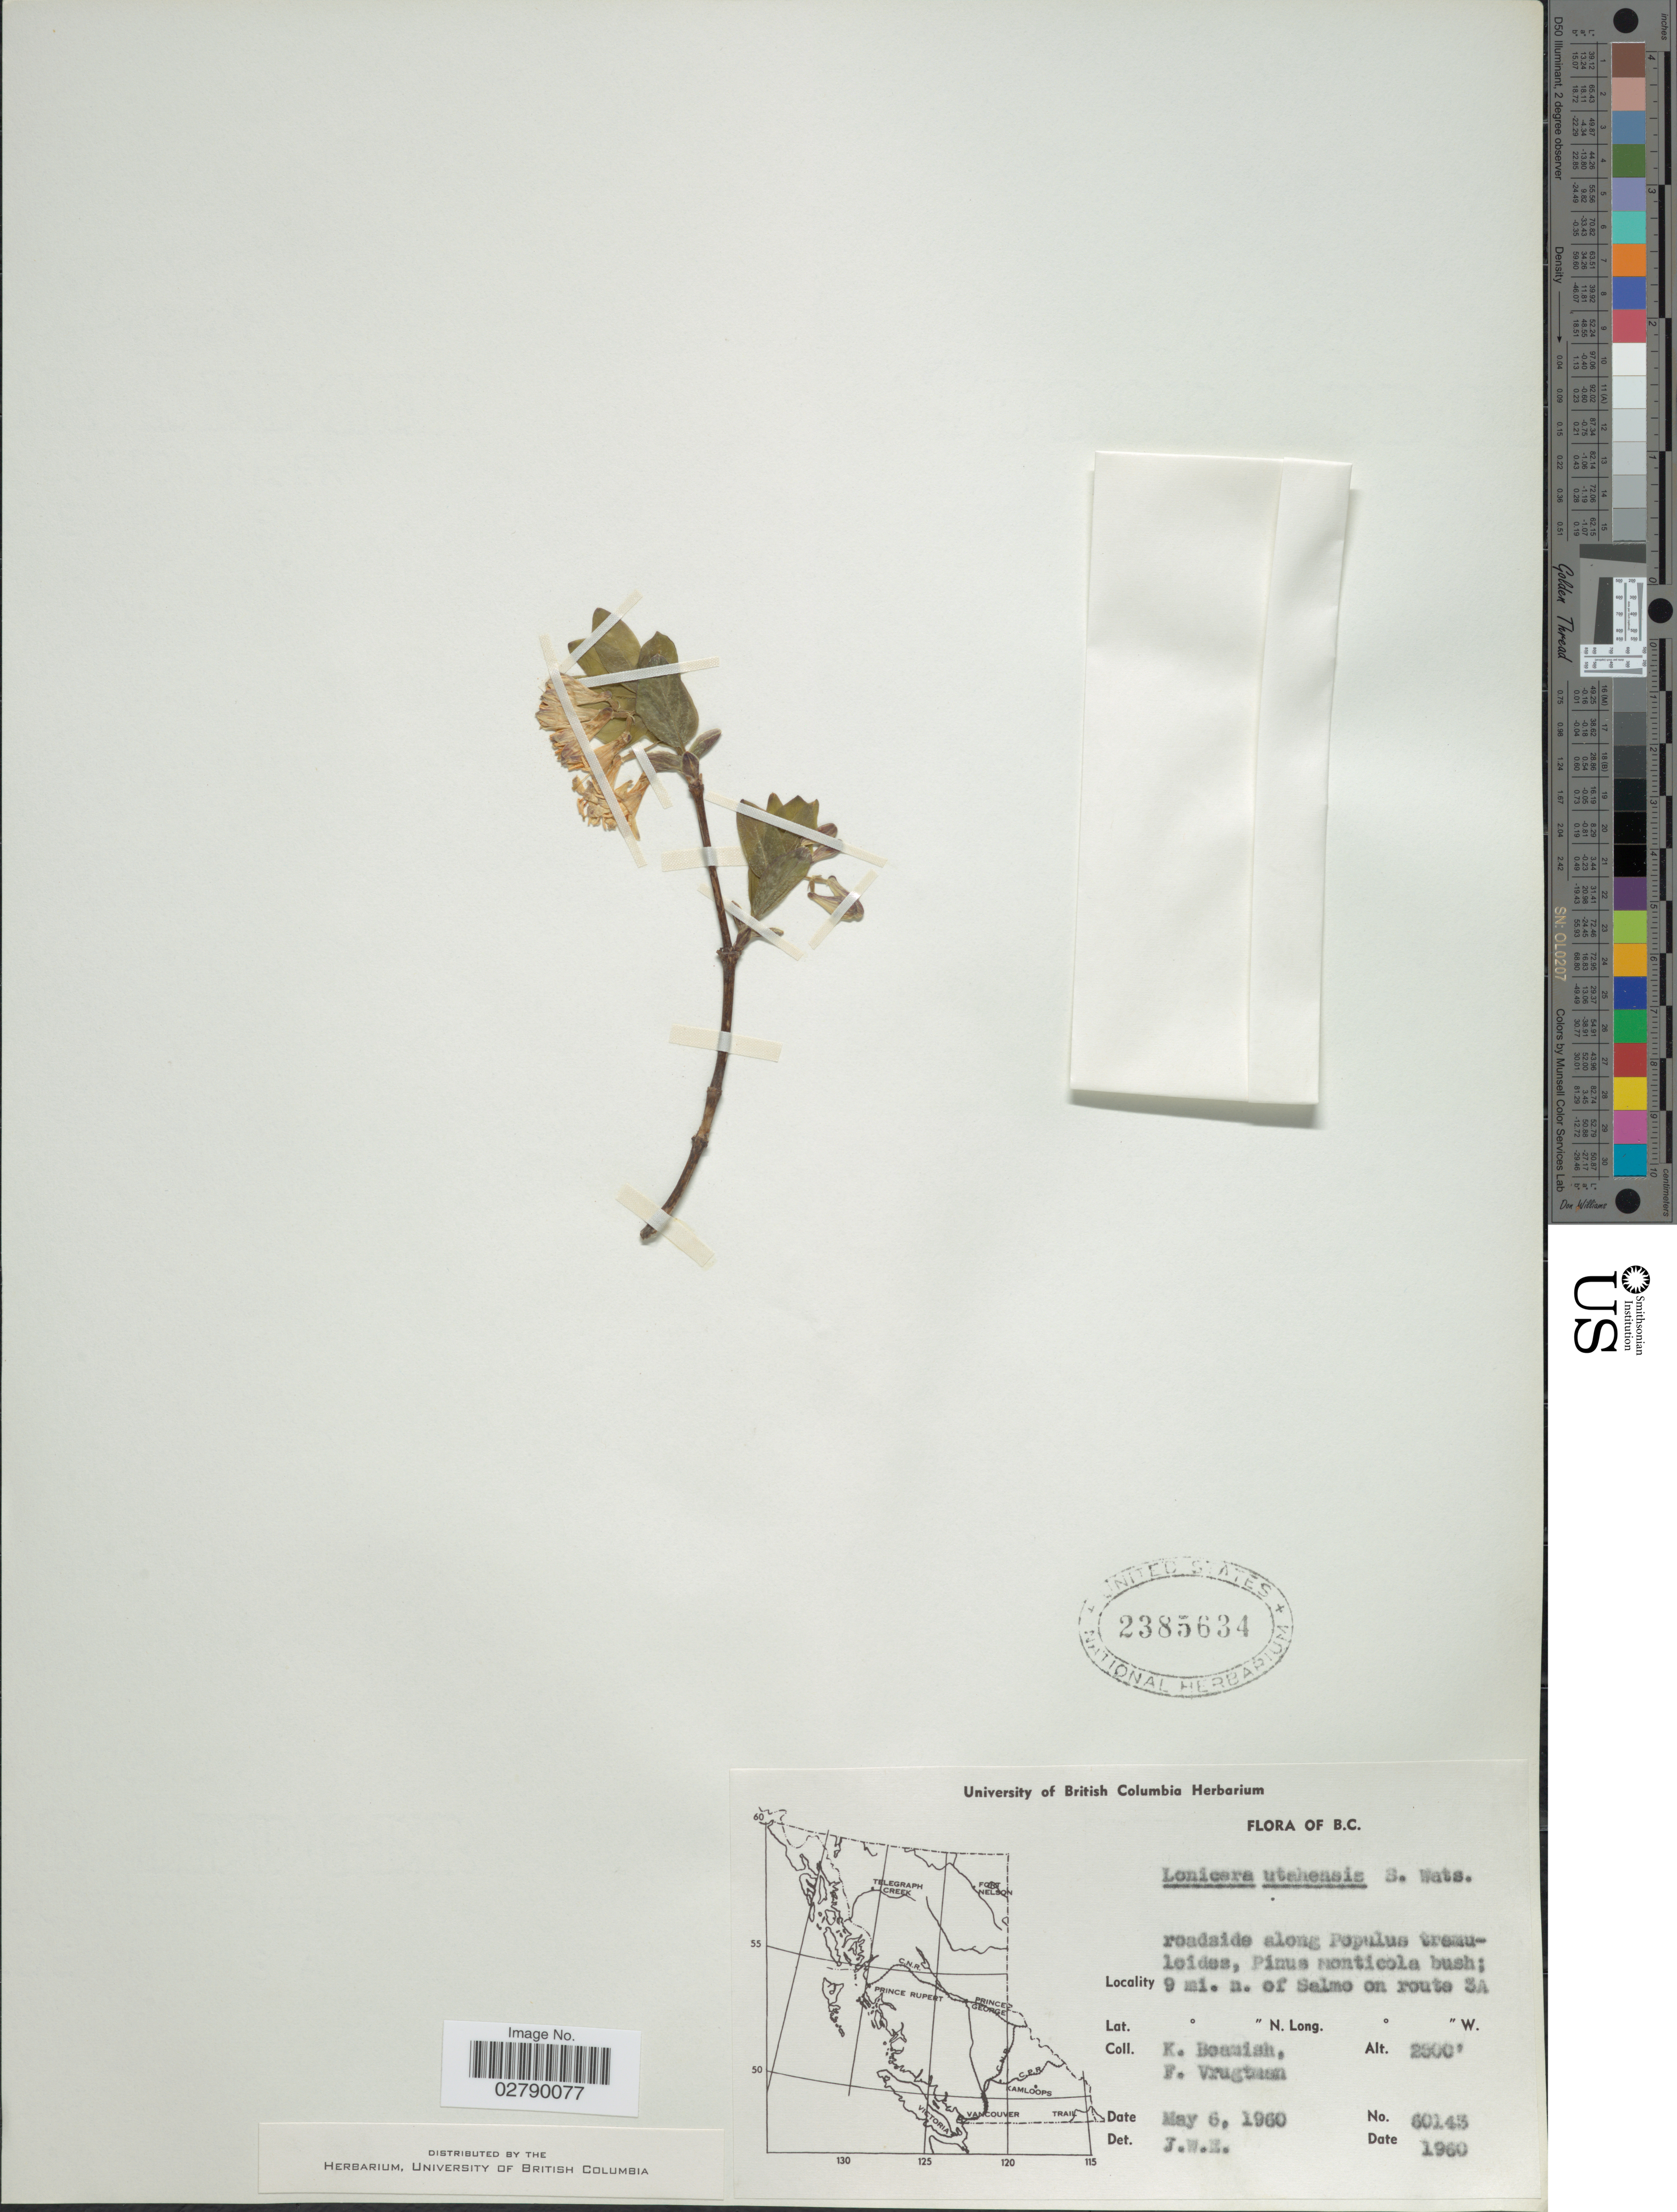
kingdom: Plantae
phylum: Tracheophyta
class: Magnoliopsida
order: Dipsacales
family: Caprifoliaceae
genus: Lonicera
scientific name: Lonicera utahensis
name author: S. Watson in C. King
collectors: K. Beamish & F. Vrugtman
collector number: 60143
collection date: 1960-05-06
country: Canada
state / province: British Columbia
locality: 9 mi. n. of Salmo on route 3A.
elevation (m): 762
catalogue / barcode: US 2385634